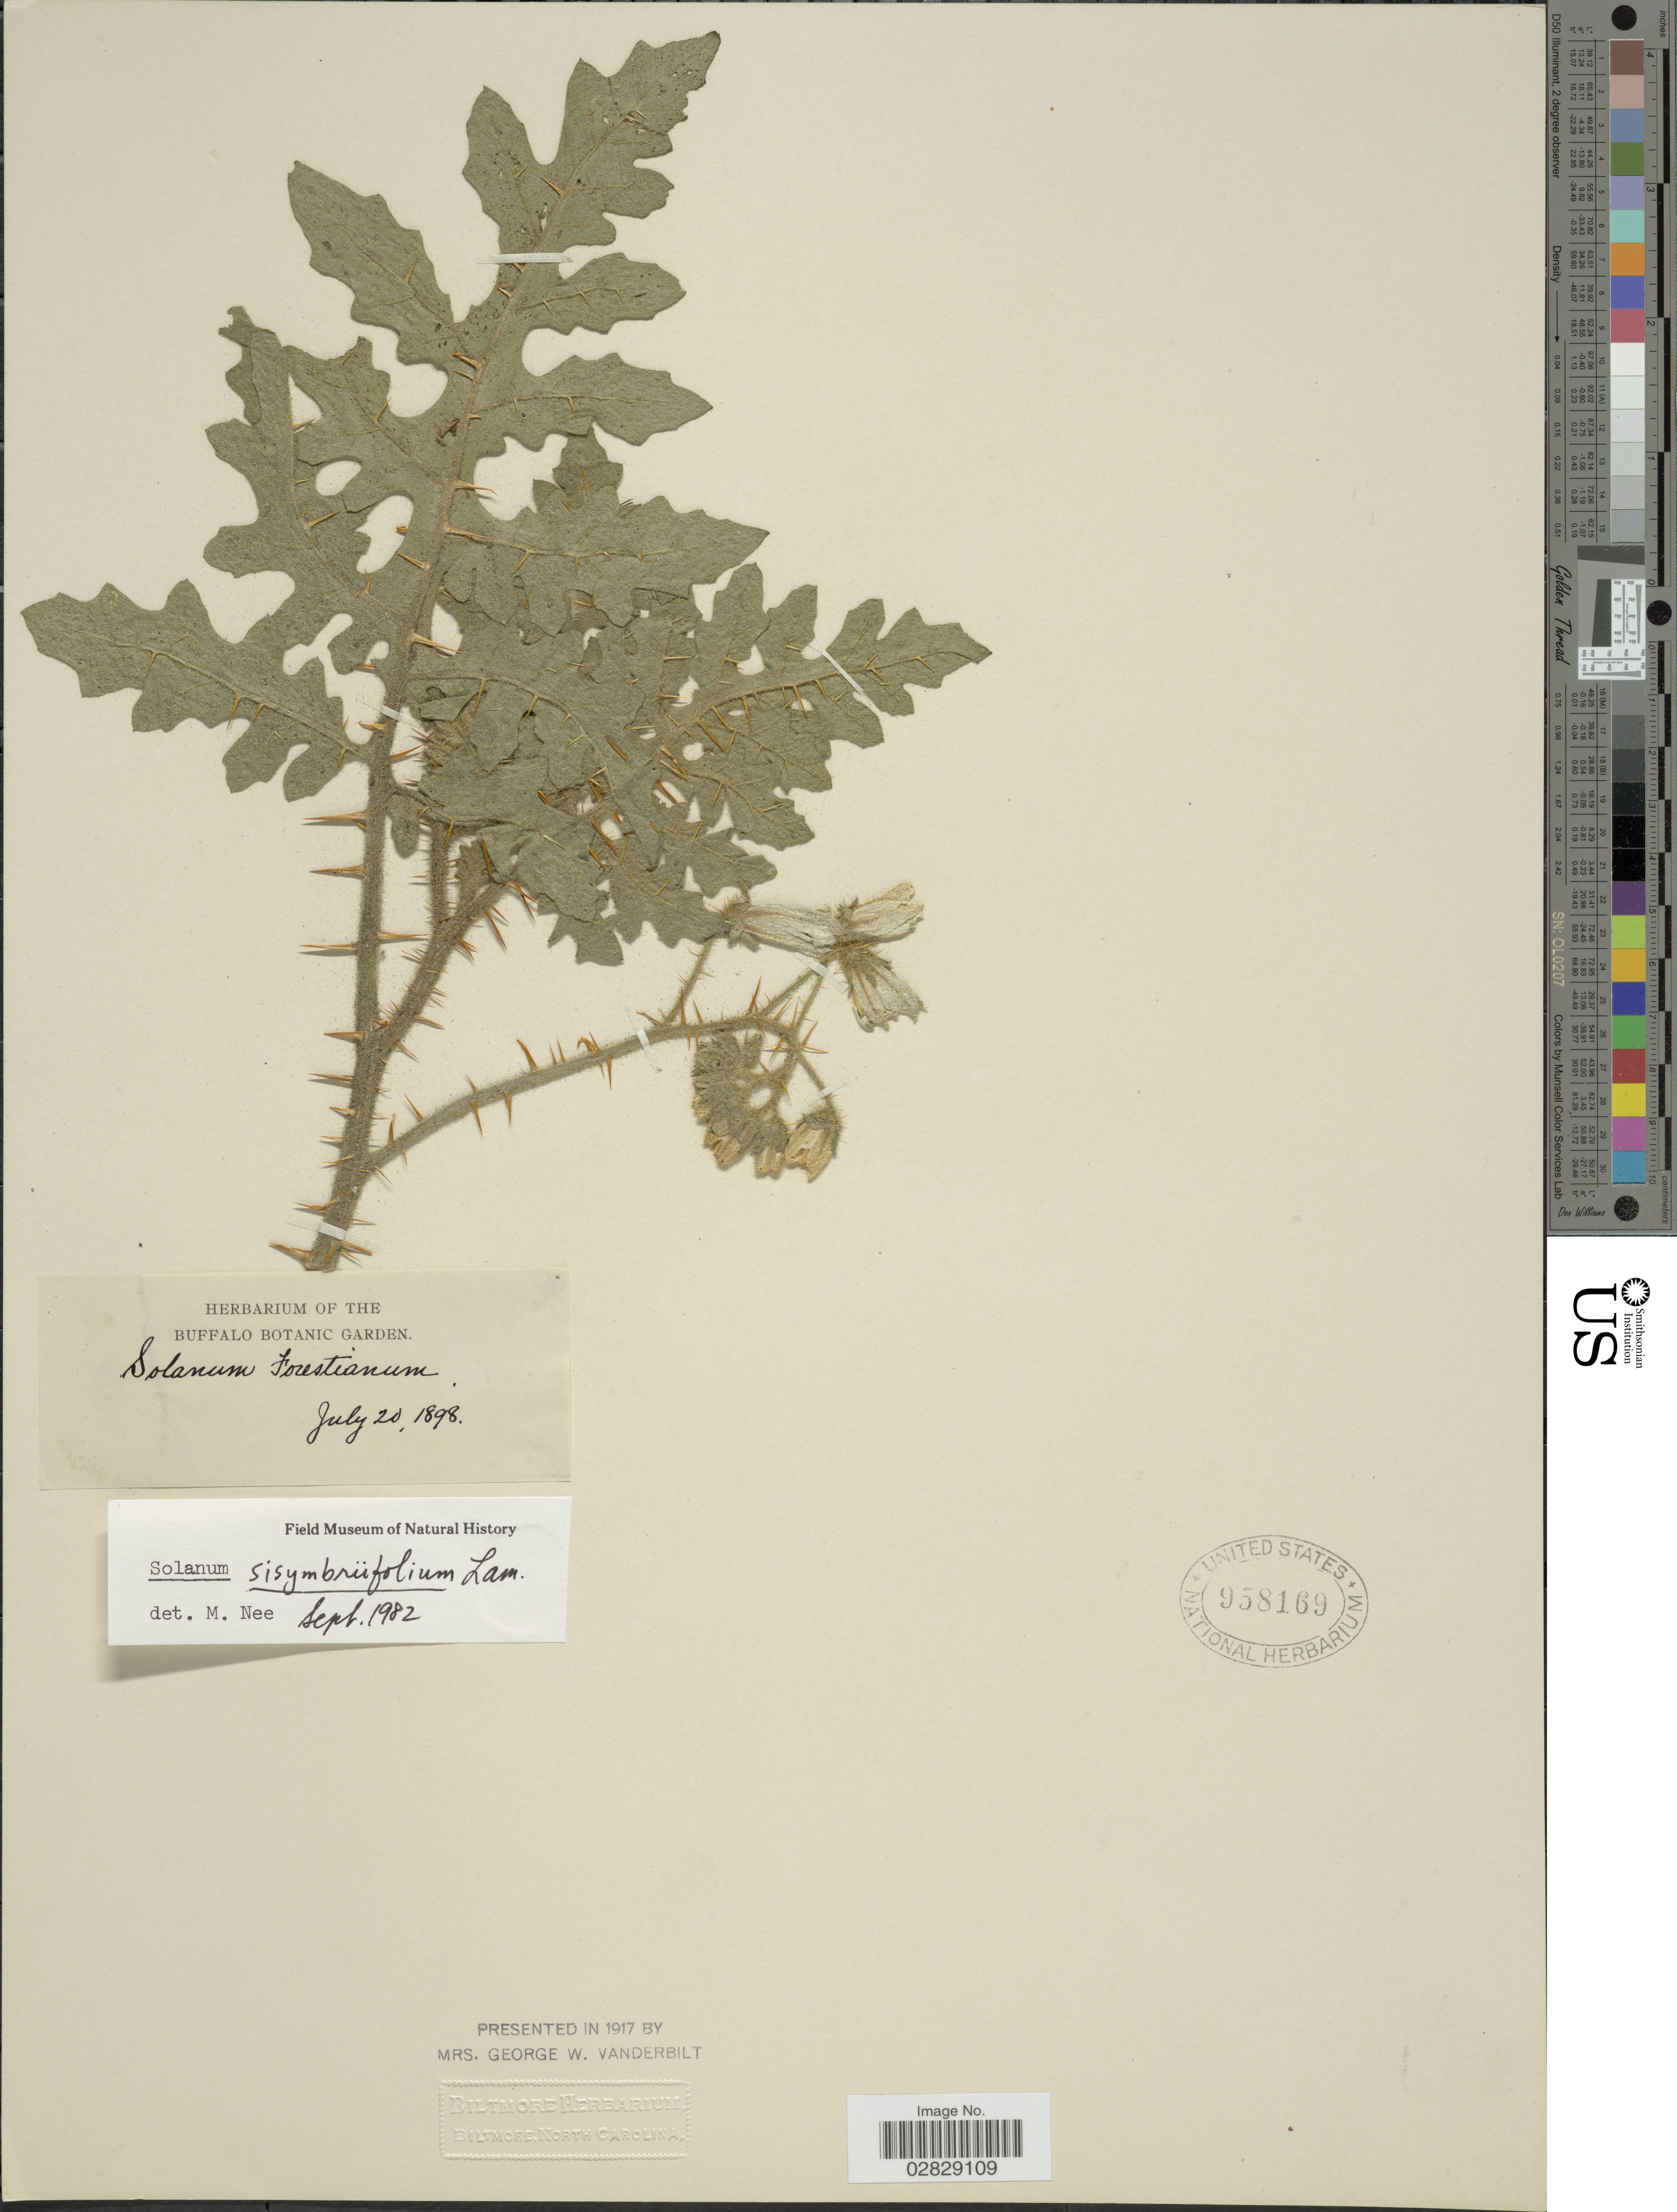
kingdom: Plantae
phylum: Tracheophyta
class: Magnoliopsida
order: Solanales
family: Solanaceae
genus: Solanum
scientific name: Solanum sisymbrifolium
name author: Lam.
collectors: ex herb. Buffalo Botanic Garden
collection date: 1898-07-20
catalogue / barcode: US 958169